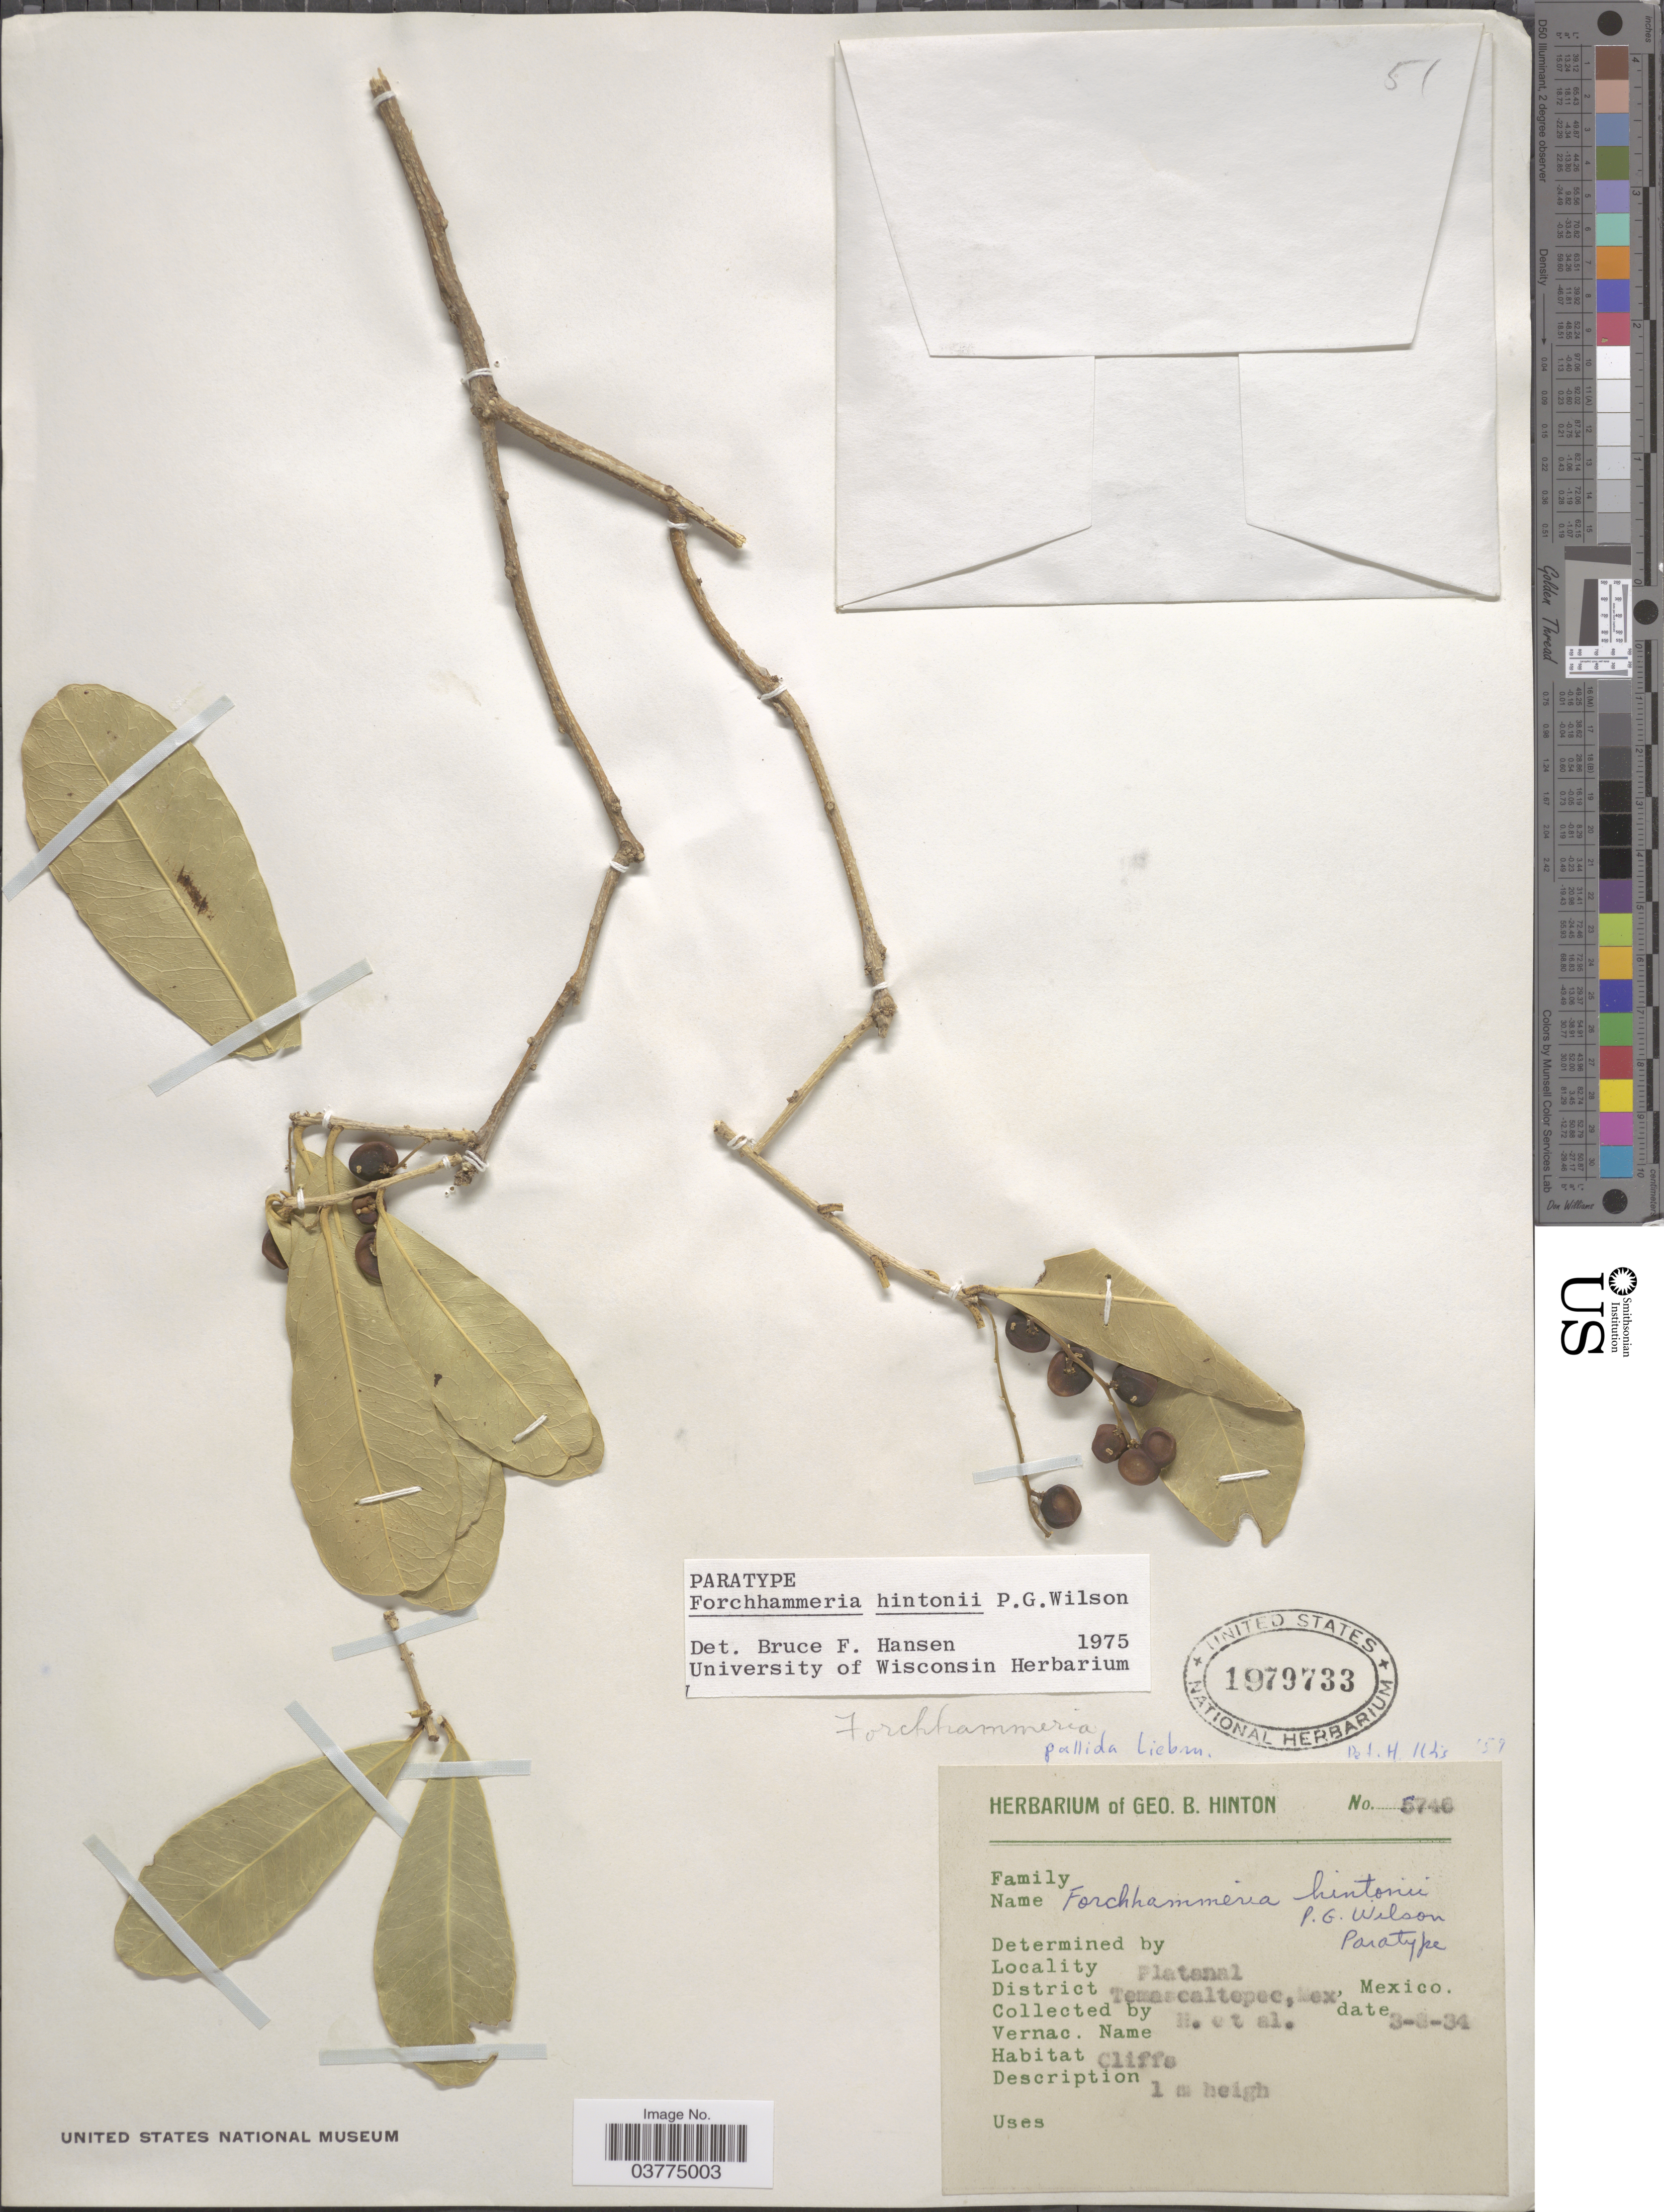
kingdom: Plantae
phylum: Tracheophyta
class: Magnoliopsida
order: Brassicales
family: Stixaceae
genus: Forchhammeria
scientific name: Forchhammeria hintonii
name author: Paul G. Wilson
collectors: G. B. Hinton & et al.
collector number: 5746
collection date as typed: Transcribed d/m/y: 3/8/34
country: Mexico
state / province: México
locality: Platanal, District Temascaltepec.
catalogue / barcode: US 1979733